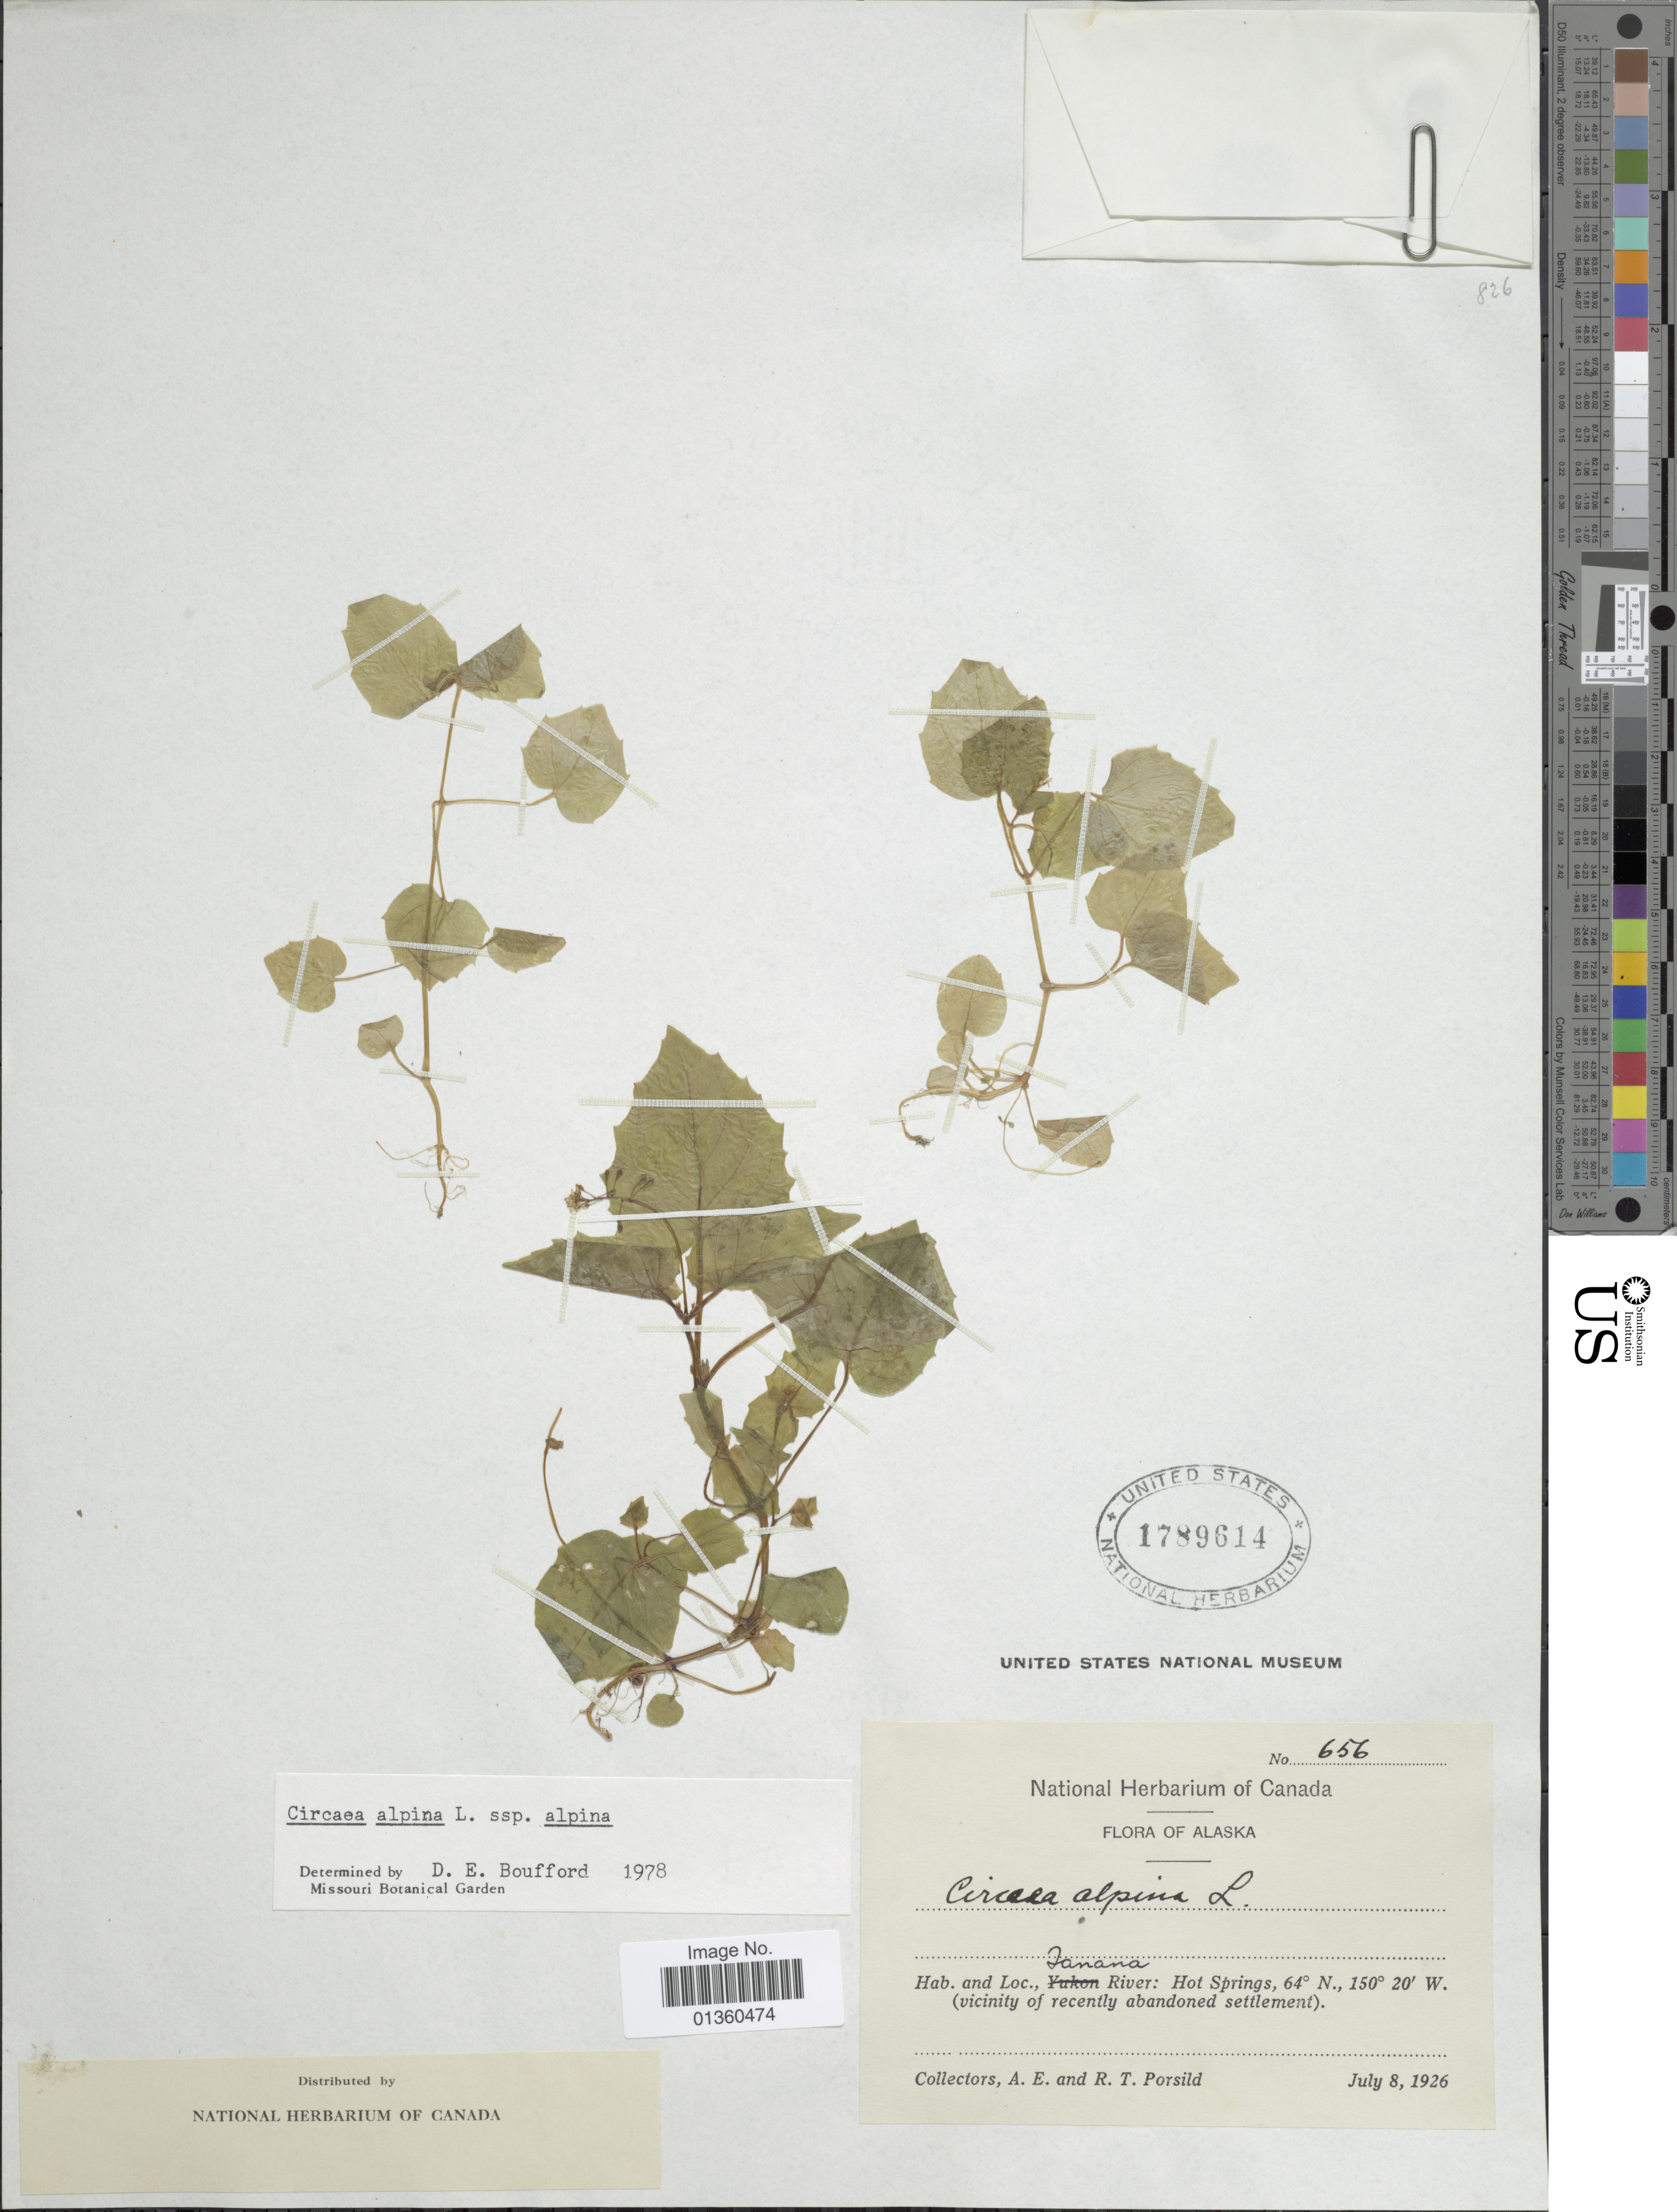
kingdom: Plantae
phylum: Tracheophyta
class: Magnoliopsida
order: Myrtales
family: Onagraceae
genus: Circaea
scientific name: Circaea alpina subsp. alpina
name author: L.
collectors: A. E. Porsild & R. T. Porsild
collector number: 656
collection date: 1926-07-08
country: United States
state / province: Alaska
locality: Janana: Hot Springs, (vicinity of recently abandoned settlement)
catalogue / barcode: US 1789614